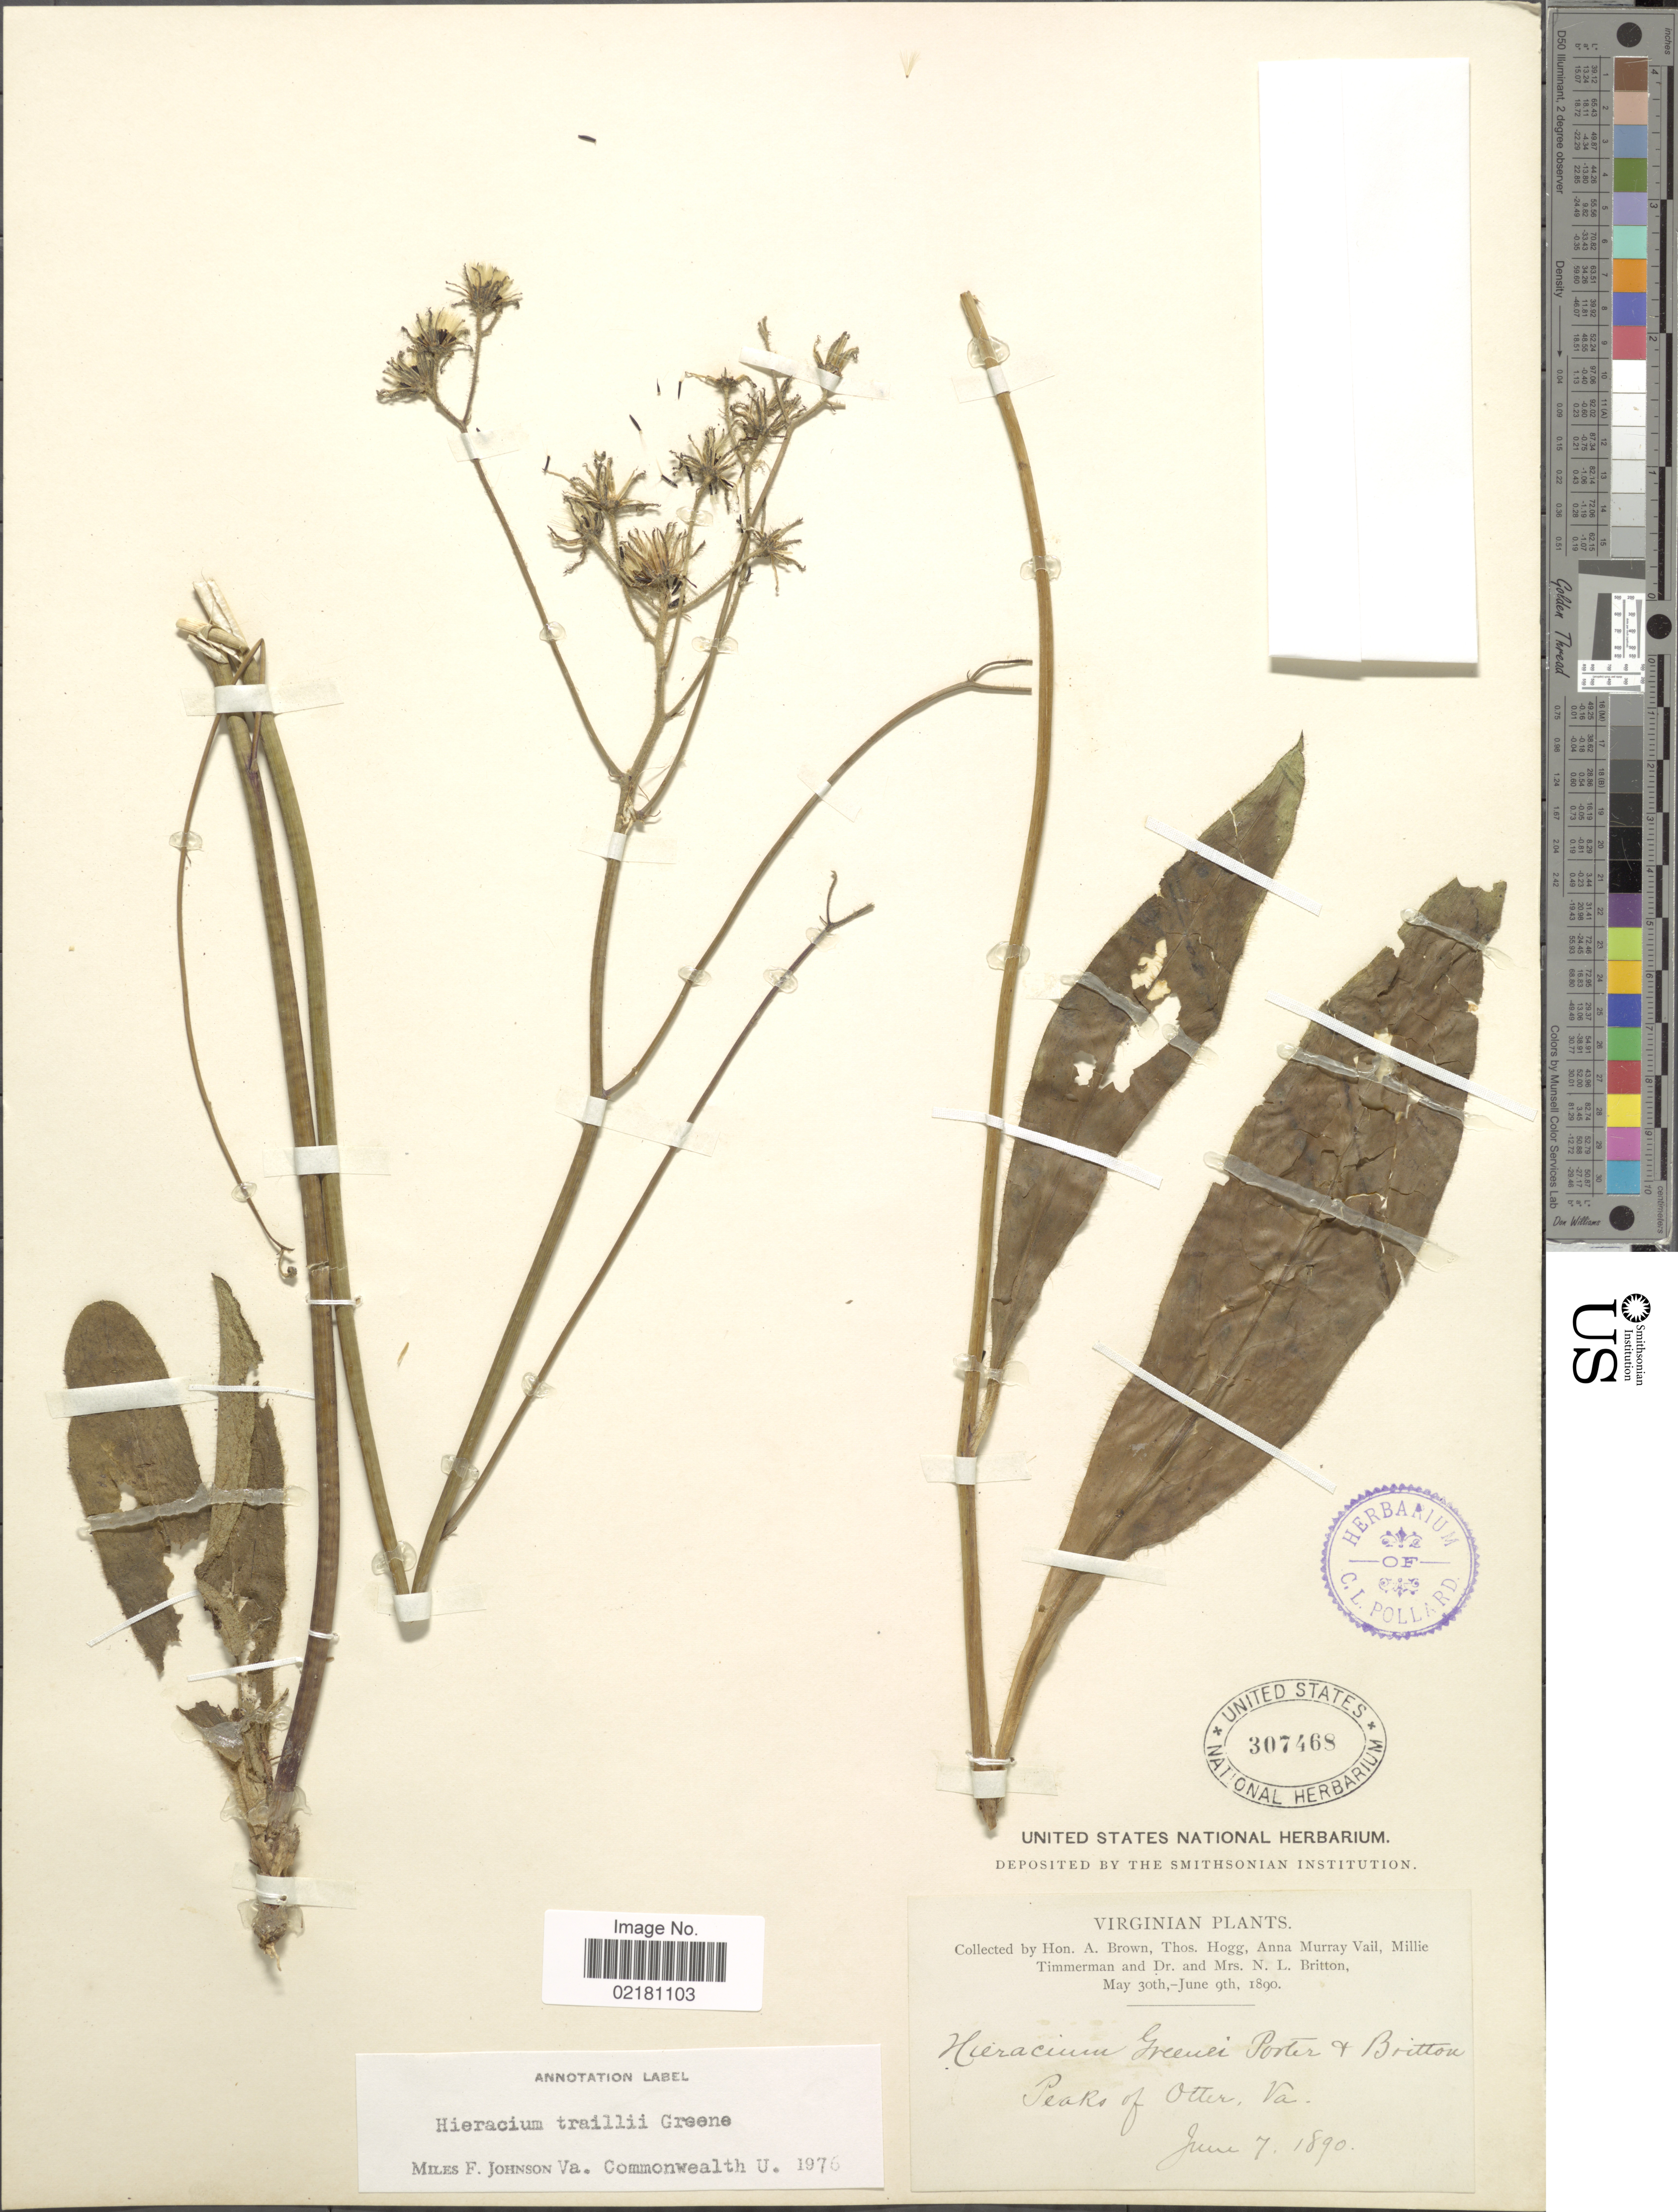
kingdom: Plantae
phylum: Tracheophyta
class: Magnoliopsida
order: Asterales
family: Asteraceae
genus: Hieracium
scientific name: Hieracium traillii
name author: Greene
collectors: H. A. Brown, T. Hogg, A. Vail, M. Timmerman & E. G. Britton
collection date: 1890-06-07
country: United States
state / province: Virginia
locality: Virginian. Peaks of Otter, Va.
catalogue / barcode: US 307468